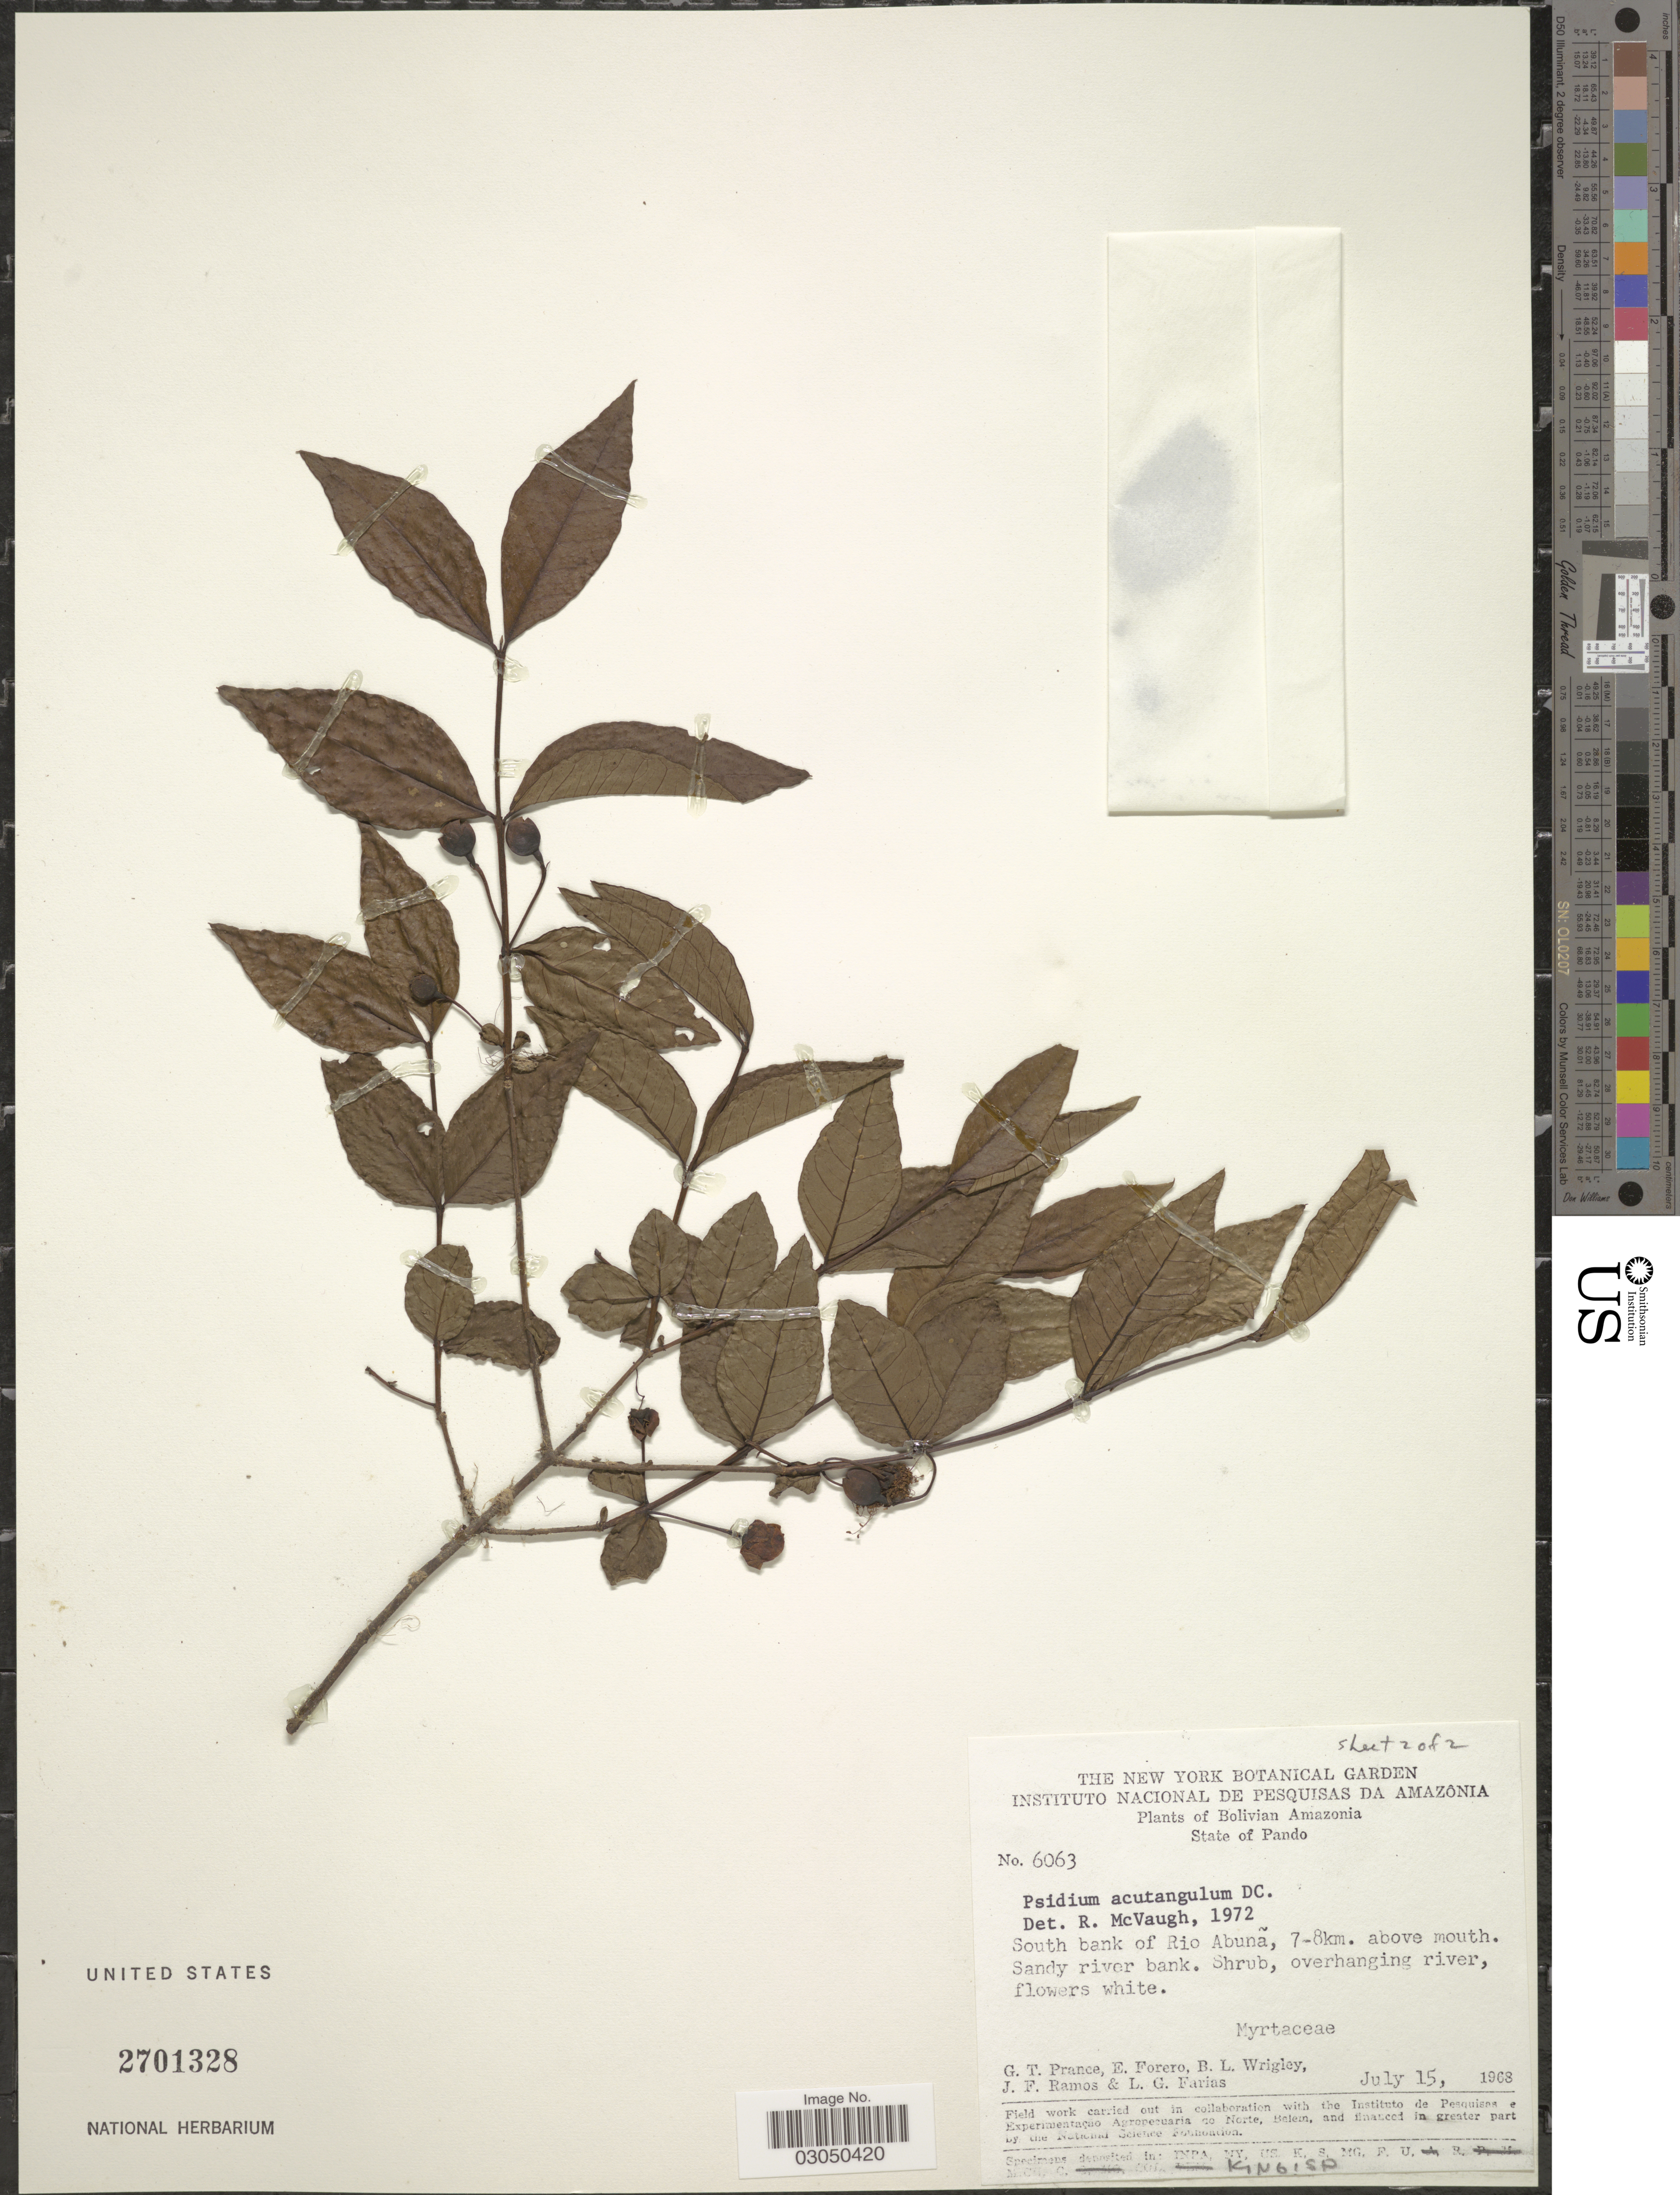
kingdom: Plantae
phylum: Tracheophyta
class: Magnoliopsida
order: Myrtales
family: Myrtaceae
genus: Psidium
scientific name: Psidium acutangulum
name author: (DC.) DC.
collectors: G. T. Prance, E. Forero, B. L. Wrigley, J. F. Ramos & L. G. Farias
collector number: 6063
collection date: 1968-07-15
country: Bolivia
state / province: Pando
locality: Bolivian Amazonia. State of Pando. South bank of Rio Abuña, 7-8km. above mouth.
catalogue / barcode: US 2701328